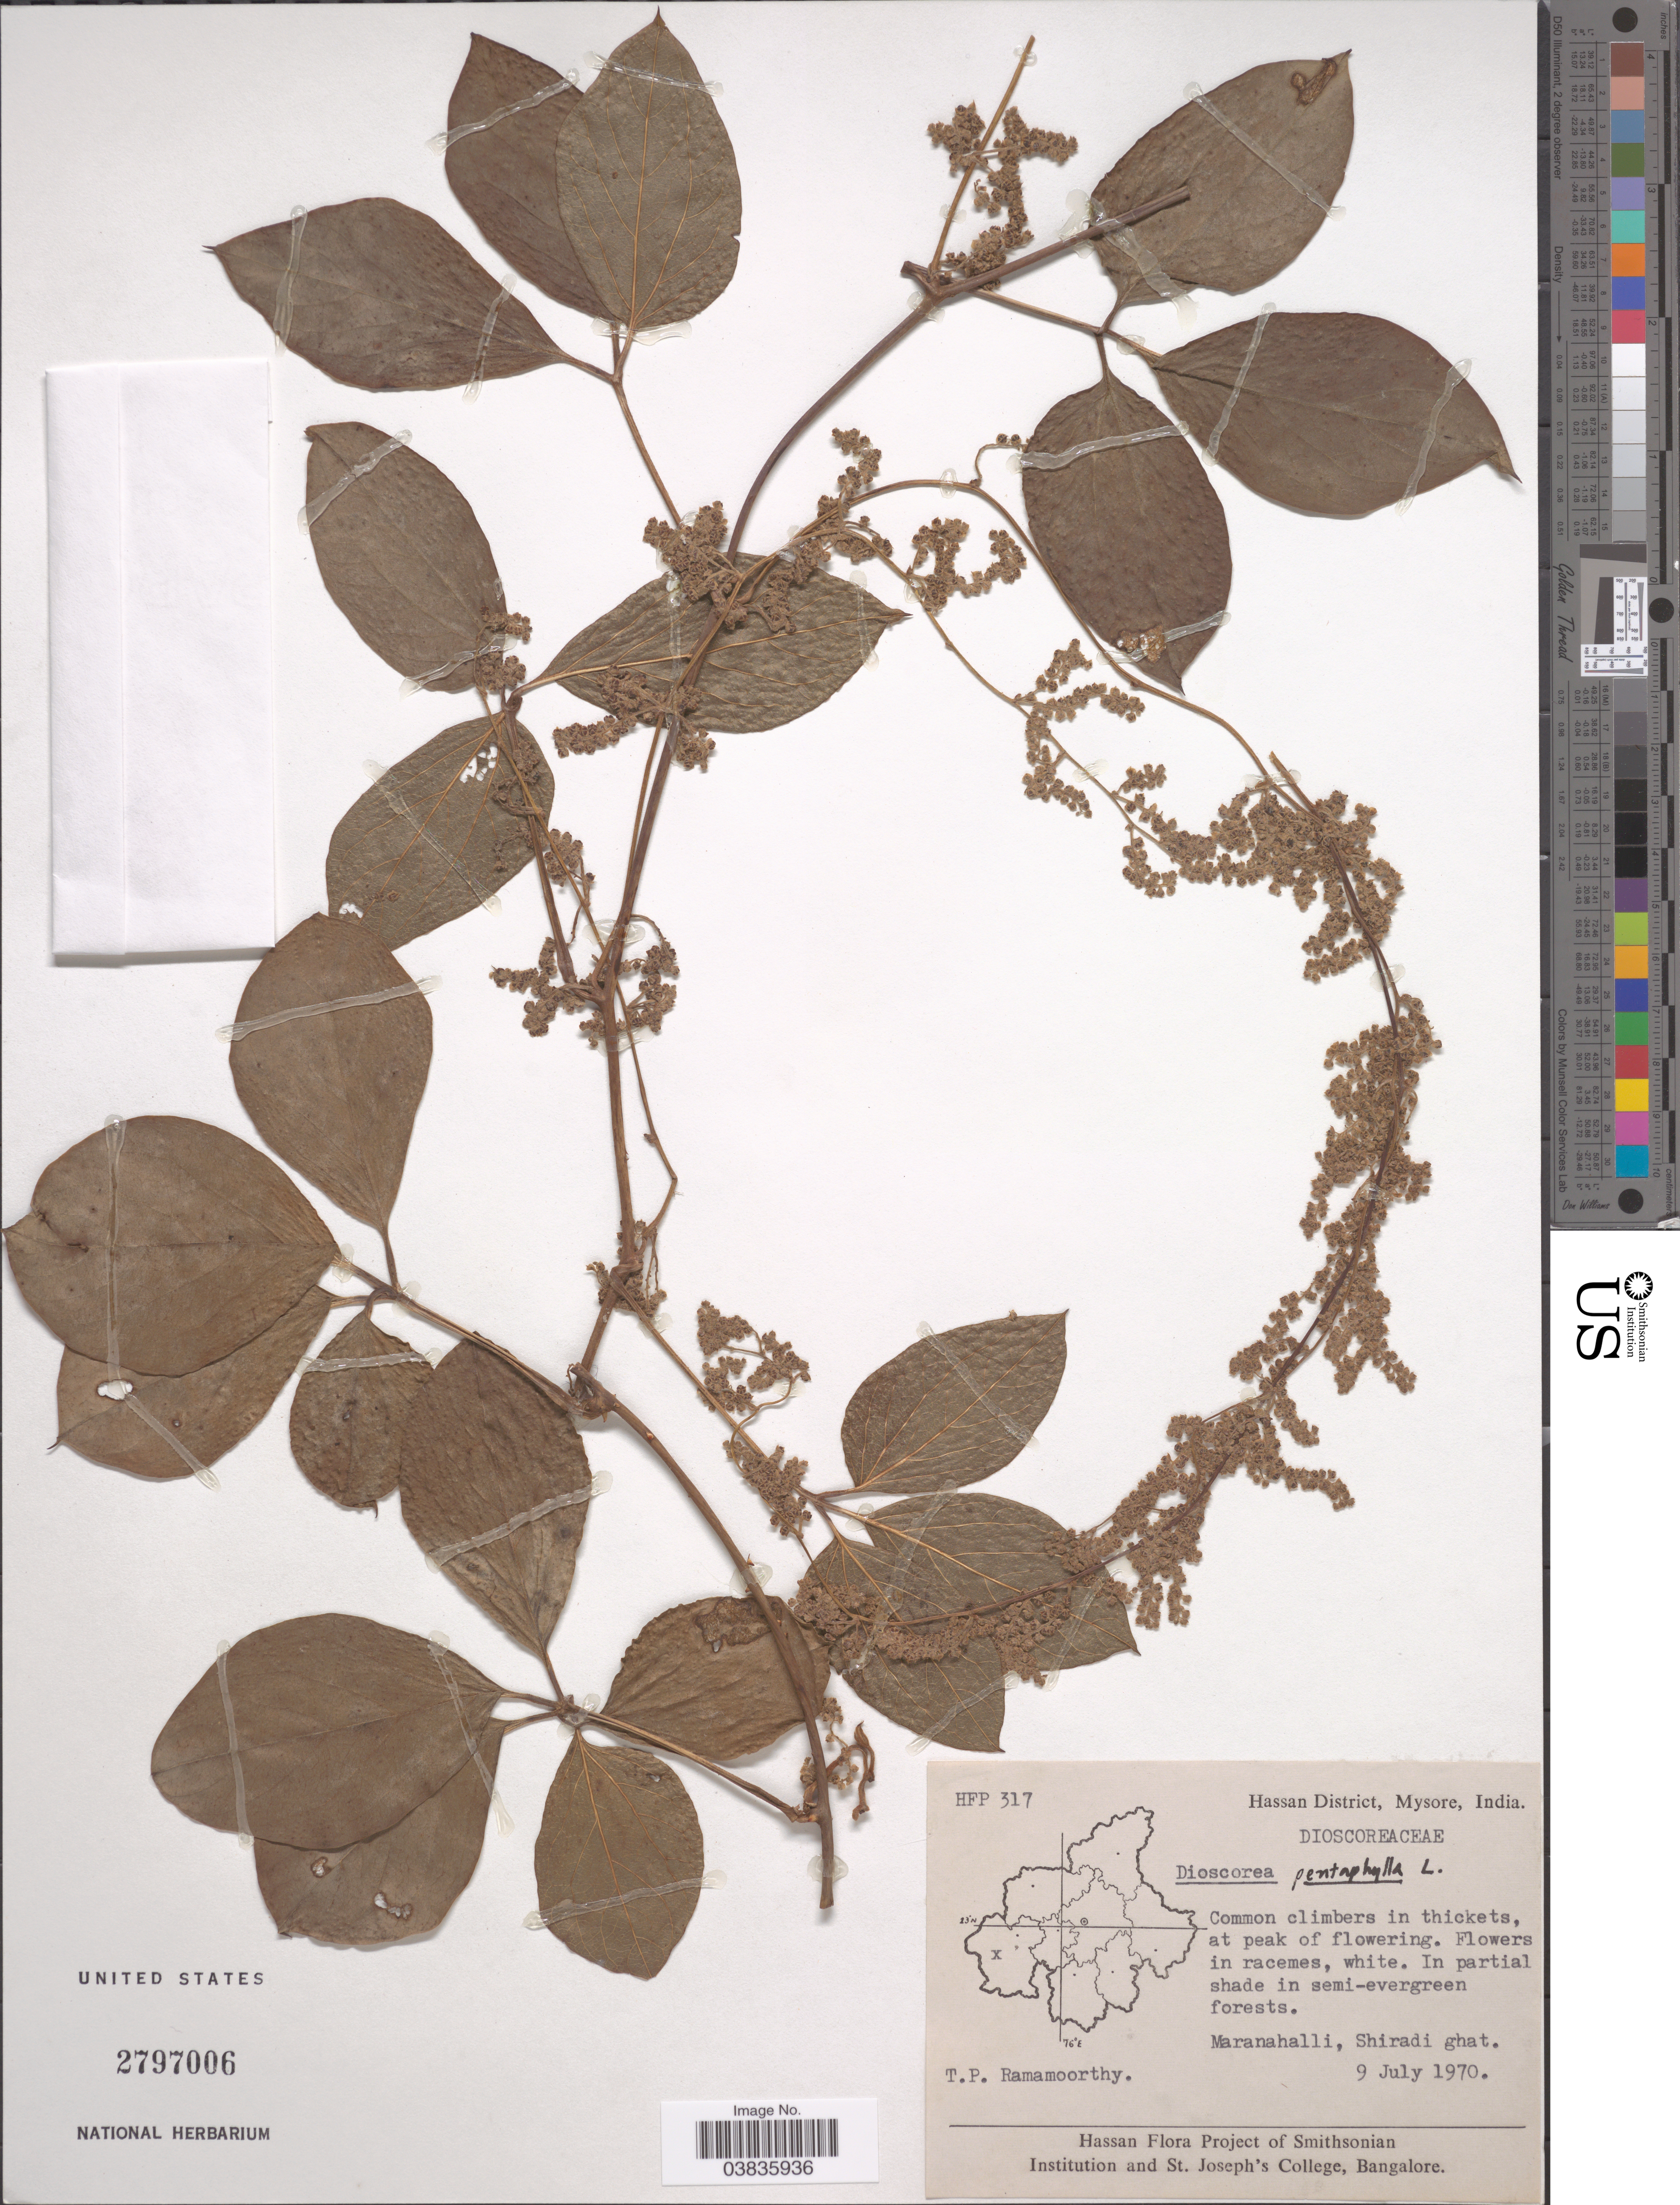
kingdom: Plantae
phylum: Tracheophyta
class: Liliopsida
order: Dioscoreales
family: Dioscoreaceae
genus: Dioscorea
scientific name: Dioscorea pentaphylla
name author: L.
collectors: T. P. Ramamoorthy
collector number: HFP 317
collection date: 1970-07-09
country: India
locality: Hassan District, Mysore. Maranahalli, Shiradi ghat.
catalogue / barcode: US 2797006